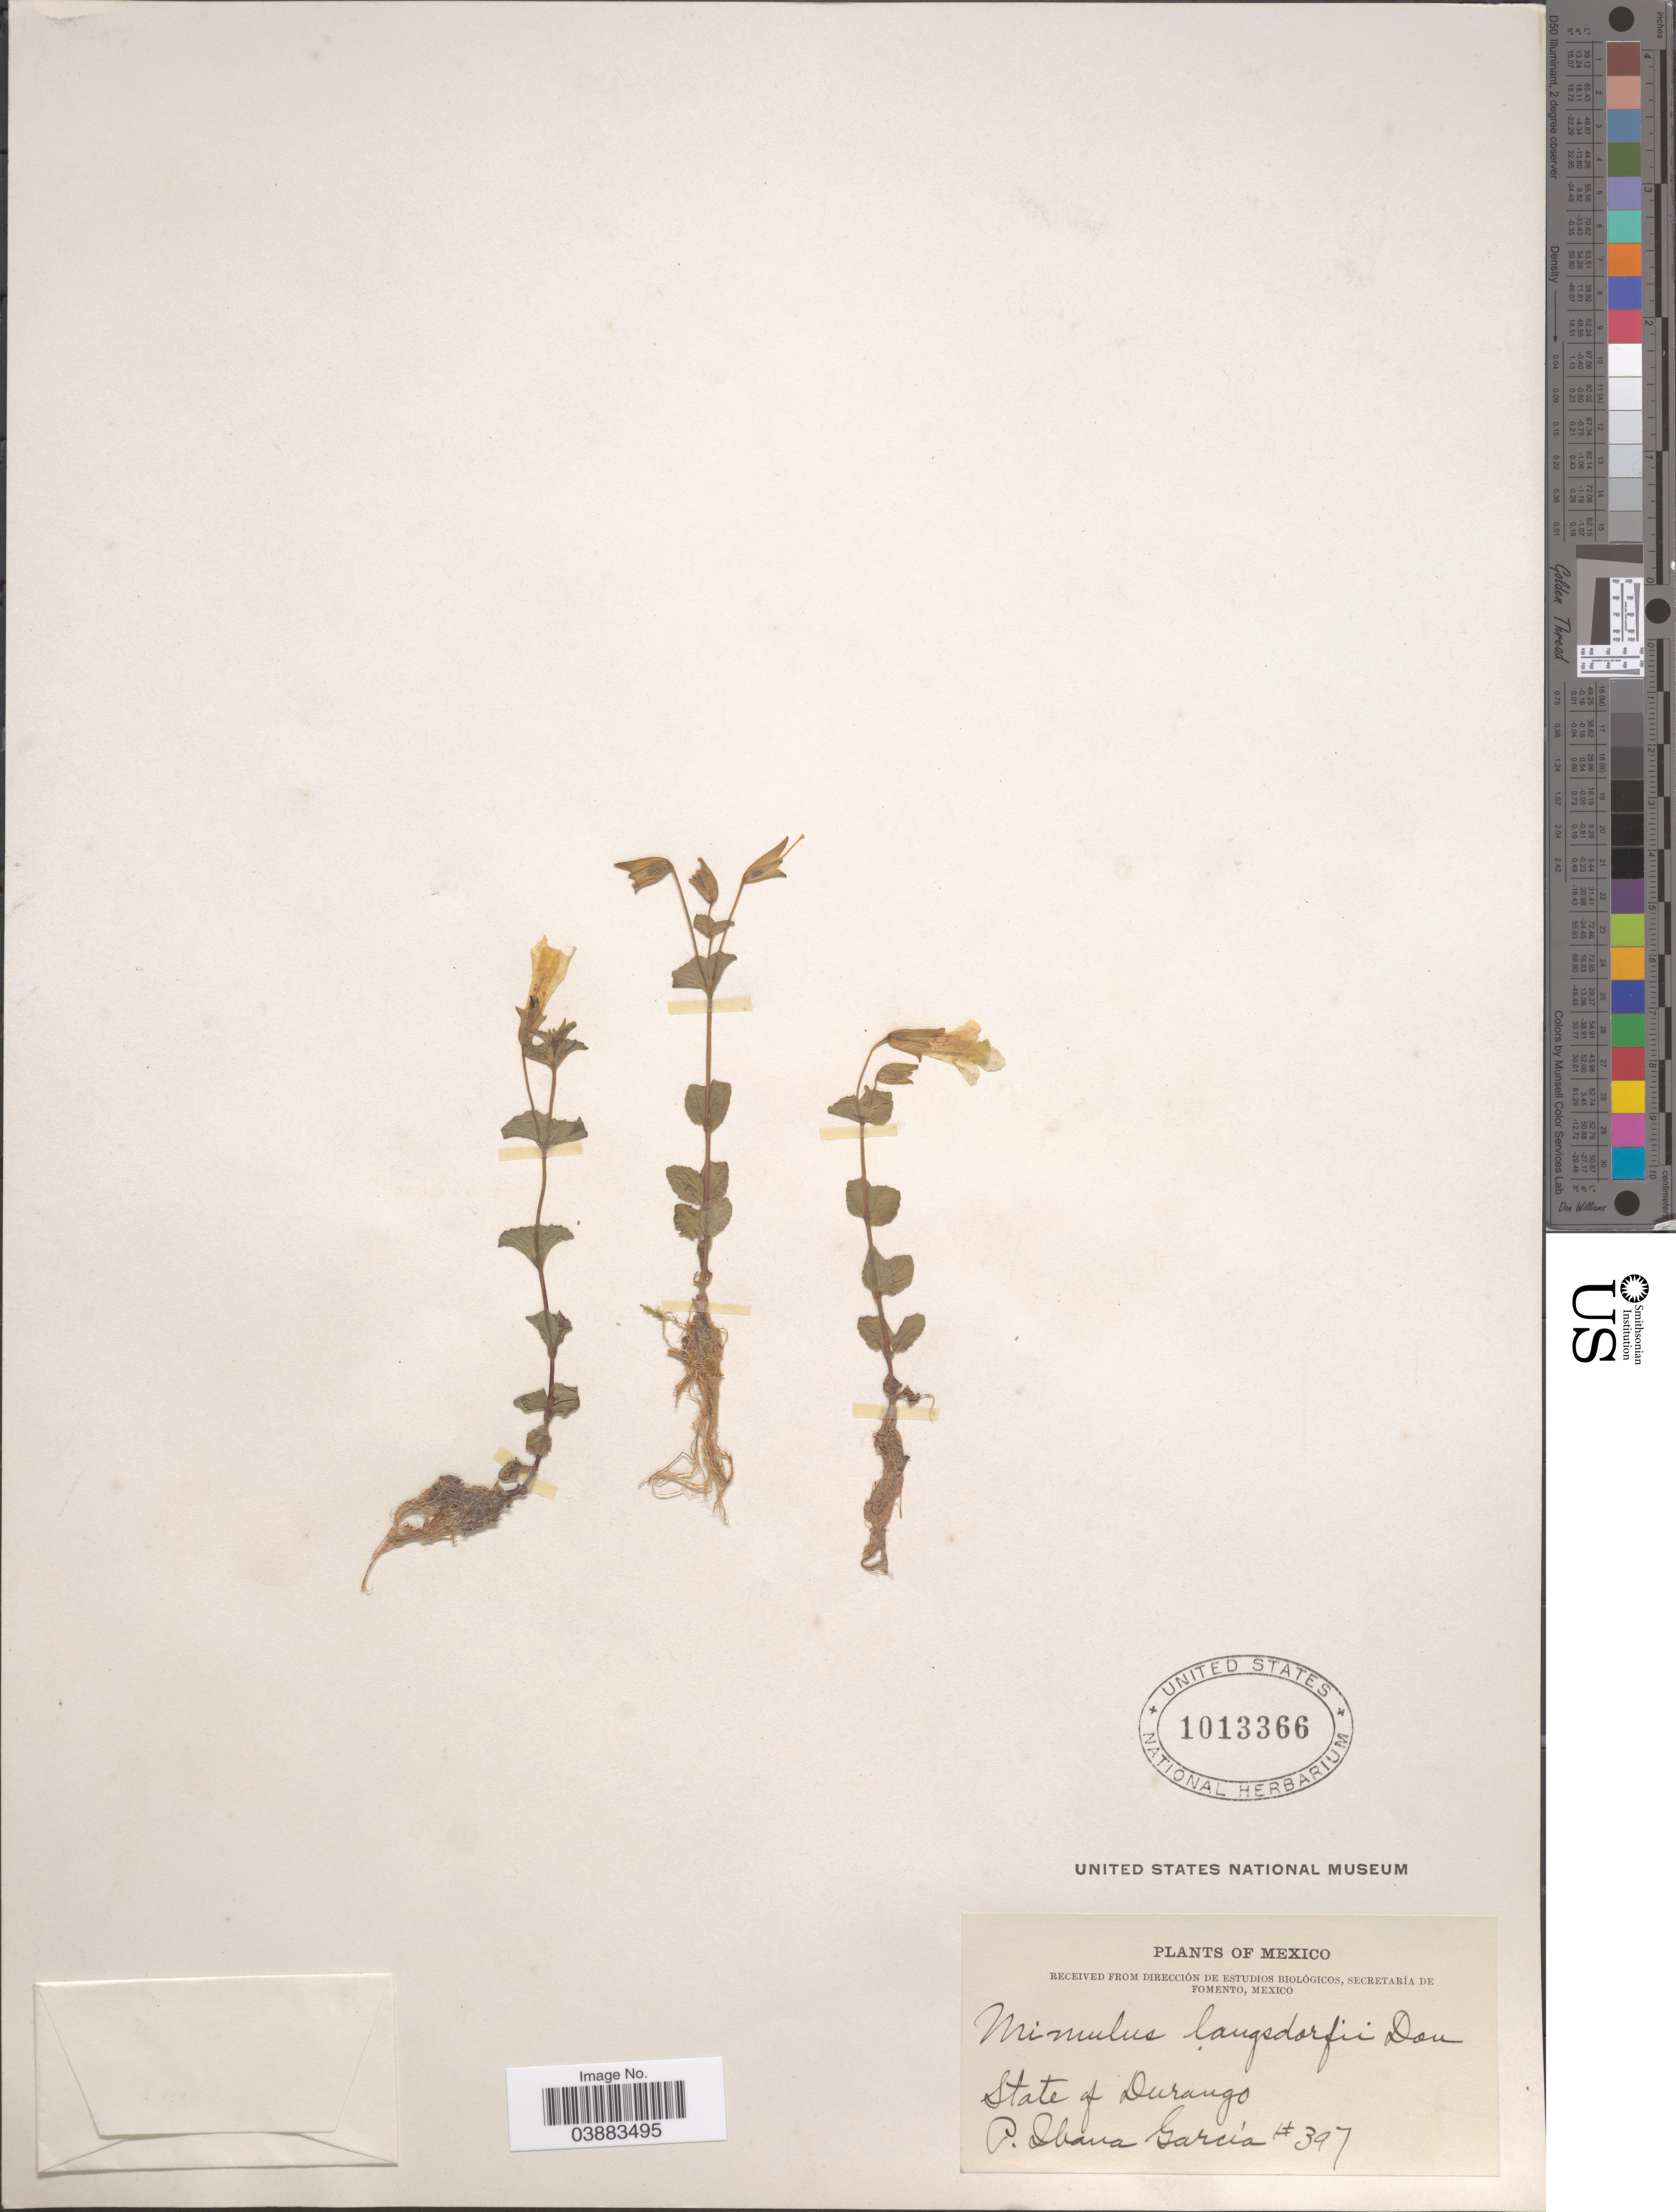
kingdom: Plantae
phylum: Tracheophyta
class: Magnoliopsida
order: Lamiales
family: Phrymaceae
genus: Mimulus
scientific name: Mimulus sp.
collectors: P. I. Garcia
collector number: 397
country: Mexico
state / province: Durango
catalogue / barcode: US 1013366